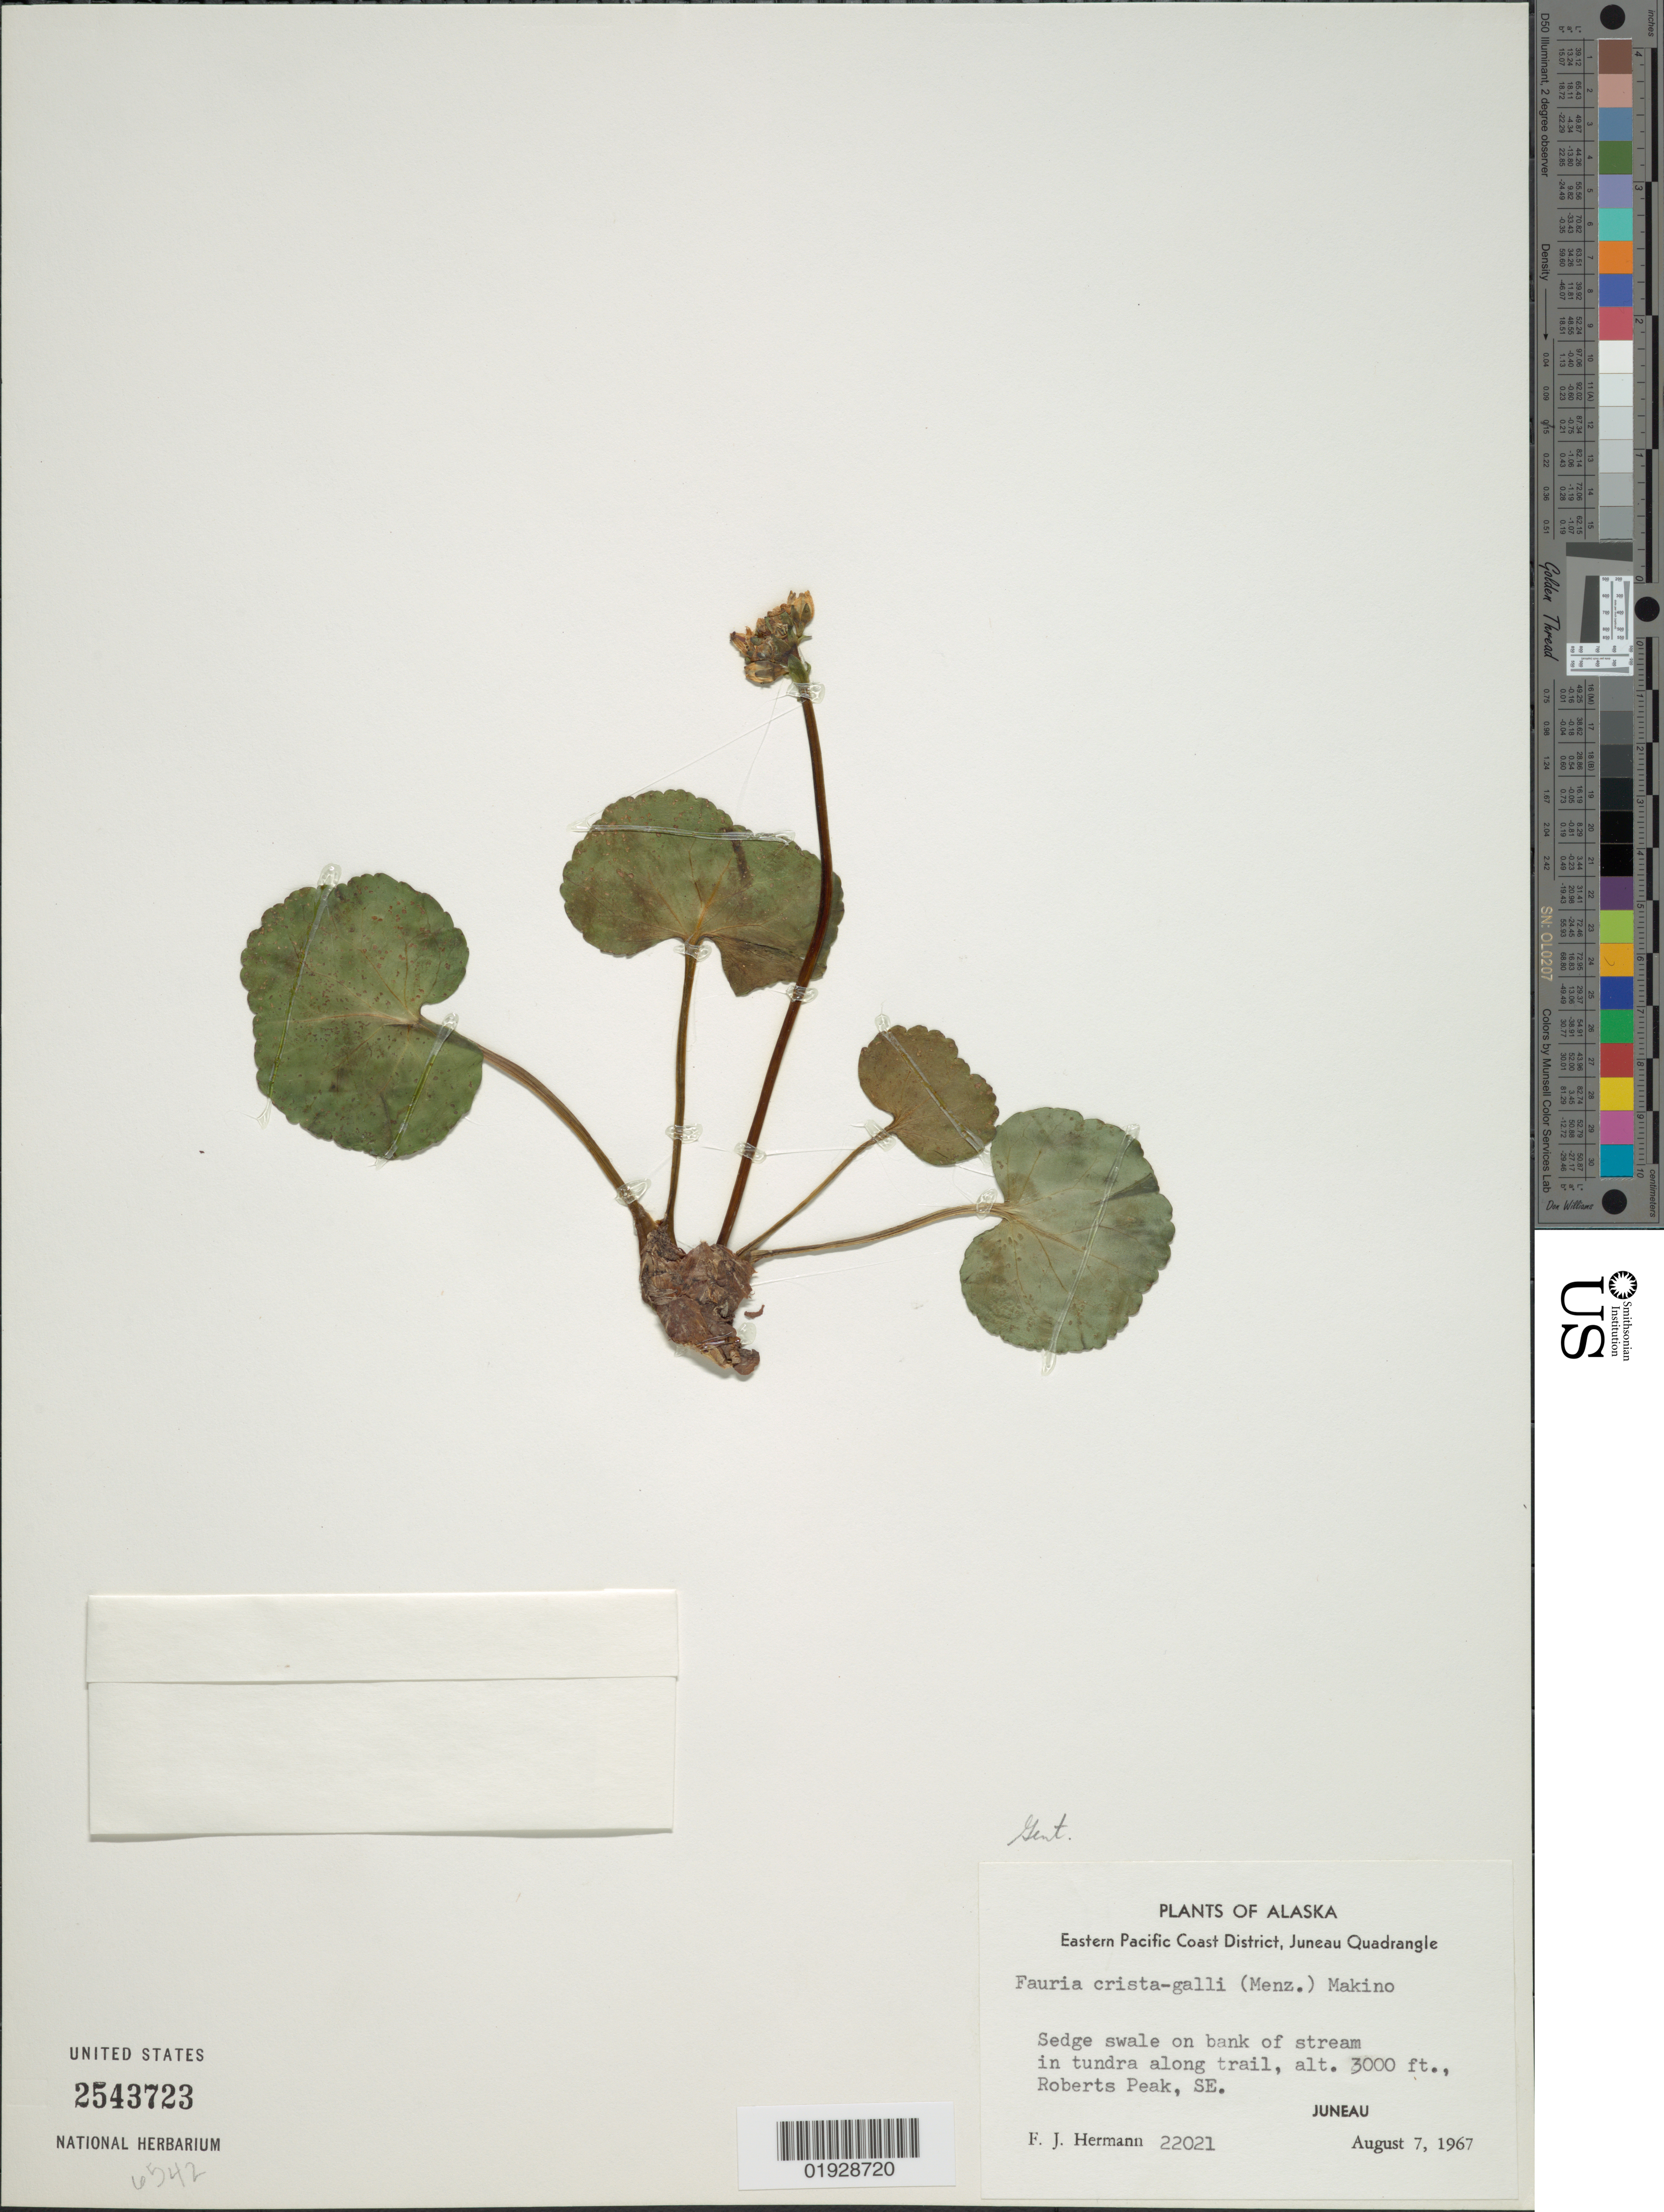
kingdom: Plantae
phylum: Tracheophyta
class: Magnoliopsida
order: Asterales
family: Menyanthaceae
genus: Nephrophyllidium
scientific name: Nephrophyllidium crista-galli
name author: (Menzies ex Hook.) Gilg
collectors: F. J. Hermann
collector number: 22021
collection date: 1967-08-07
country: United States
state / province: Alaska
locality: Eastern Pacific Coast District, Juneau Quadrangle. Roberts Peak, SE.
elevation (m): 914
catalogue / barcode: US 2543723